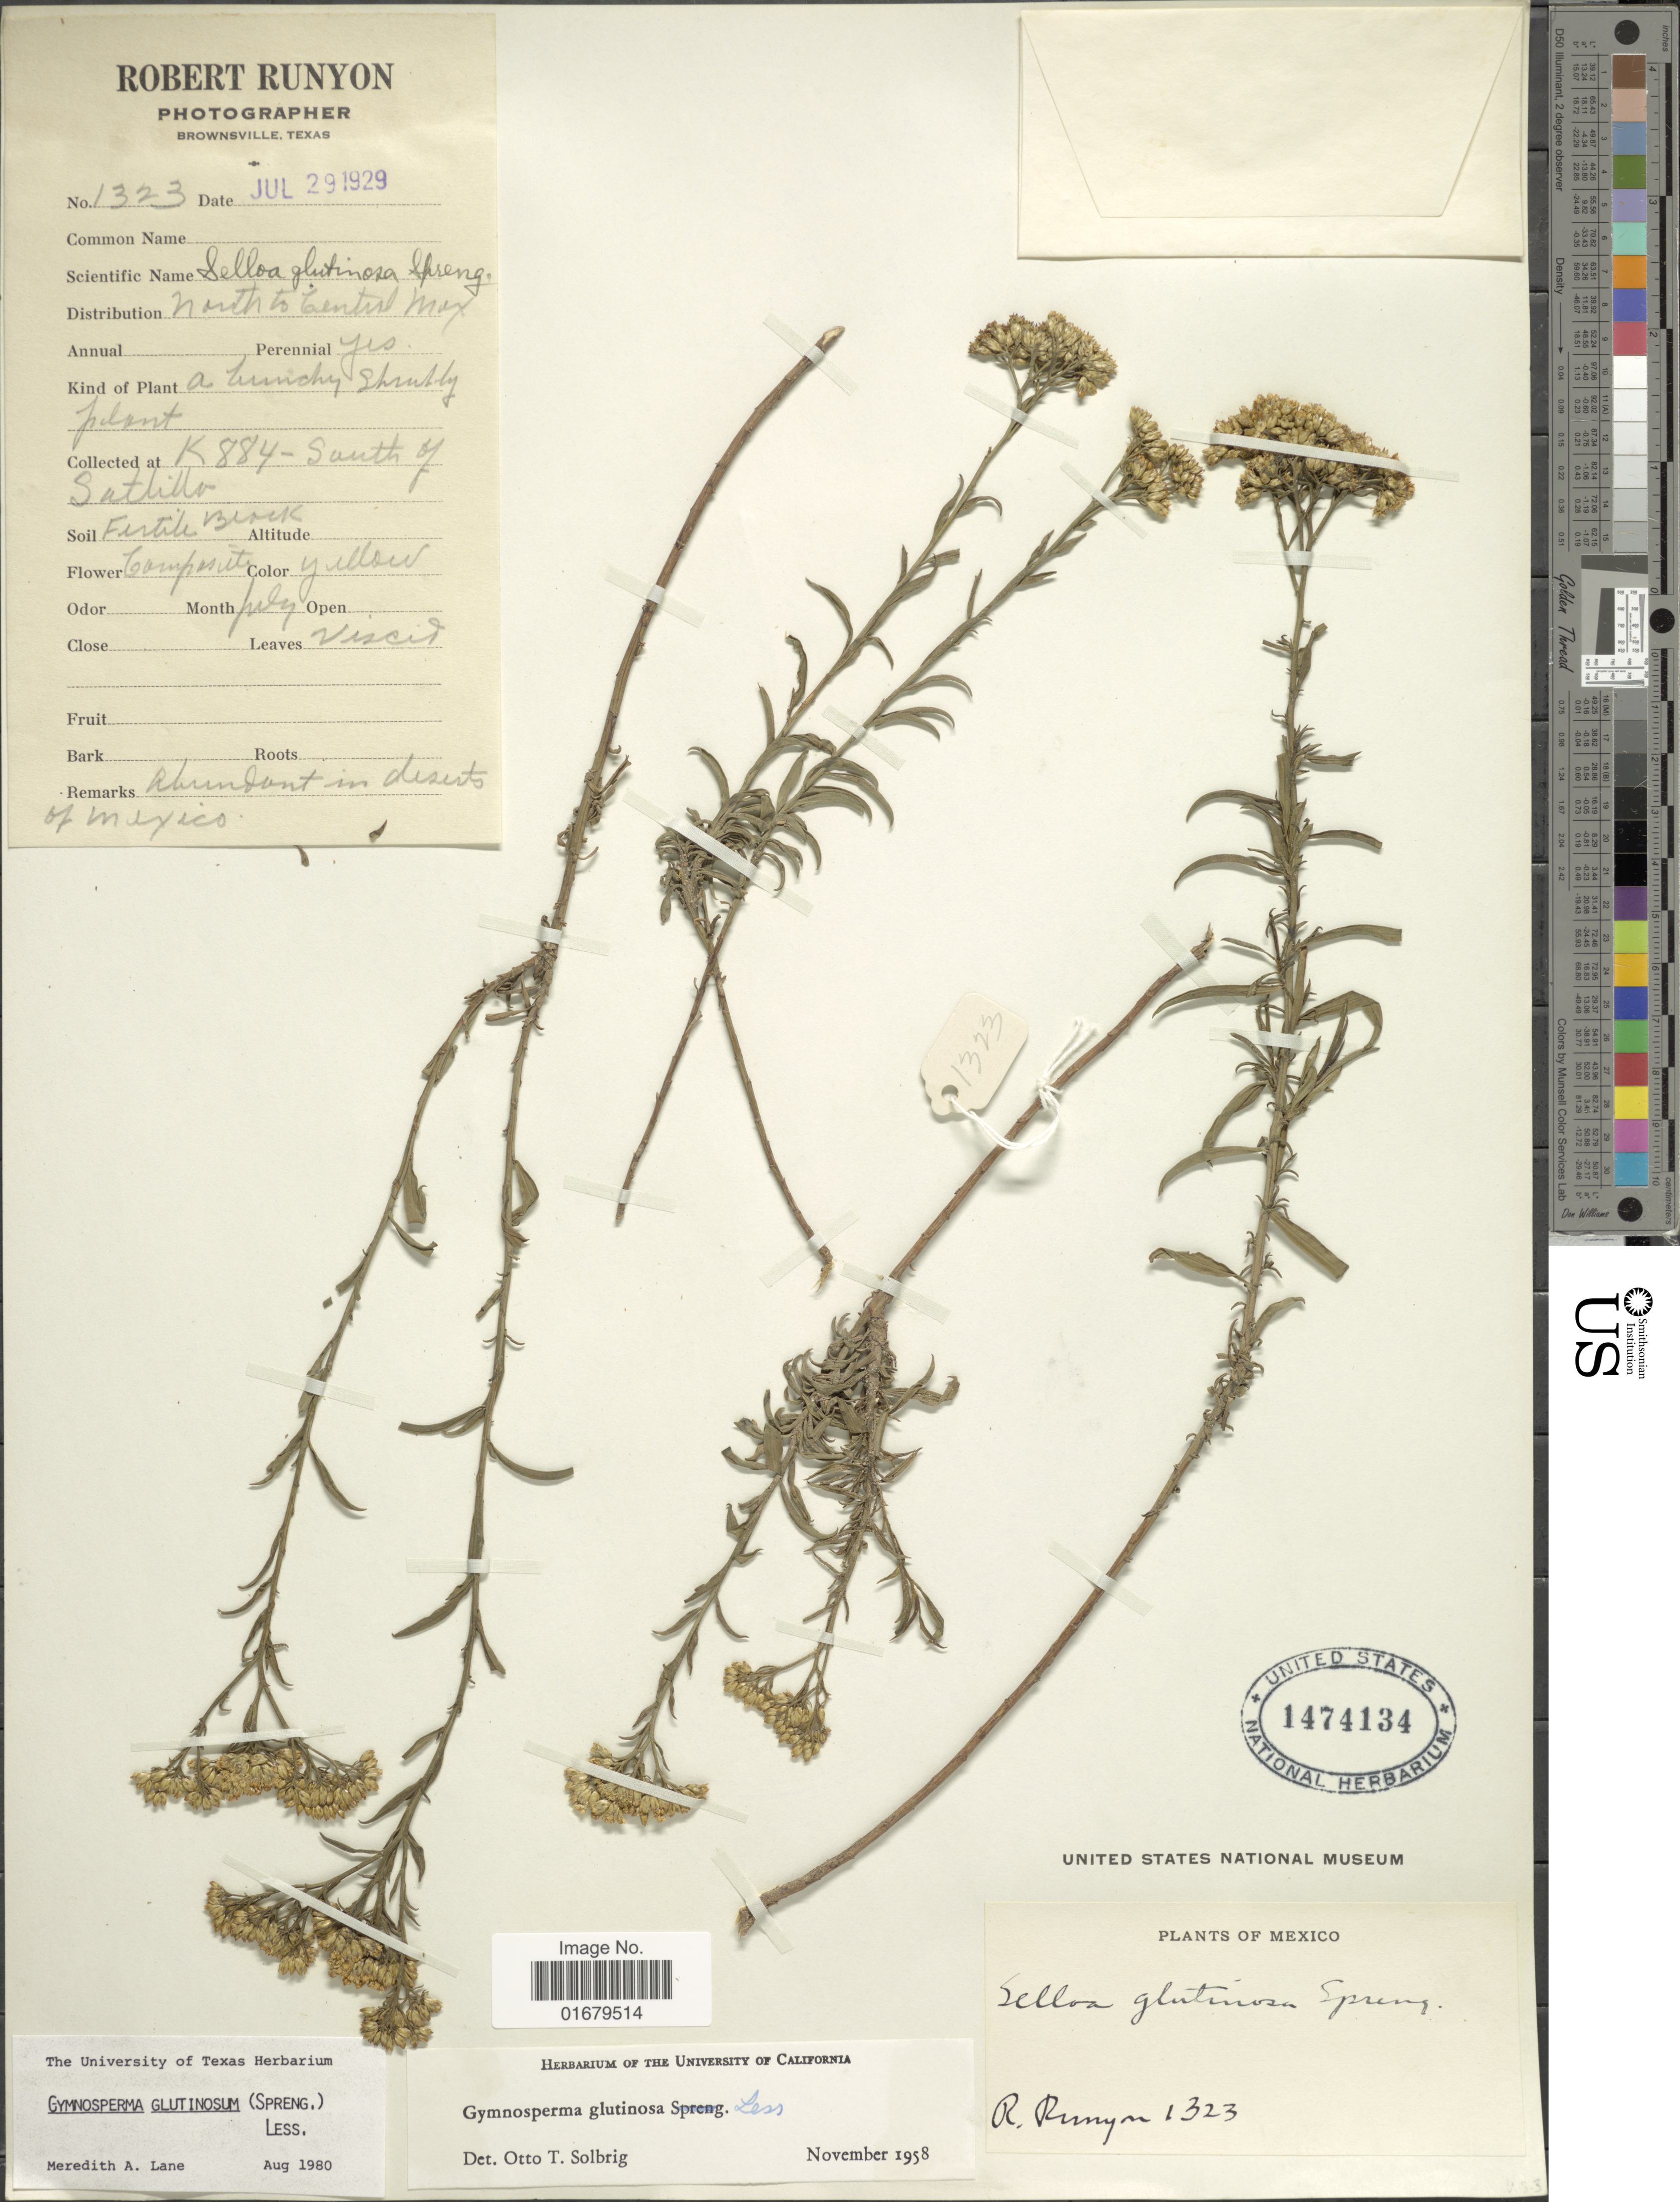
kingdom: Plantae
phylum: Tracheophyta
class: Magnoliopsida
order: Asterales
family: Asteraceae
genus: Gymnosperma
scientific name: Gymnosperma glutinosum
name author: (Spreng.) Less.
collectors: R. Runyon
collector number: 1323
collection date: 1929-07-29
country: Mexico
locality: K884 - South of Sathillo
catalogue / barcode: US 1474134